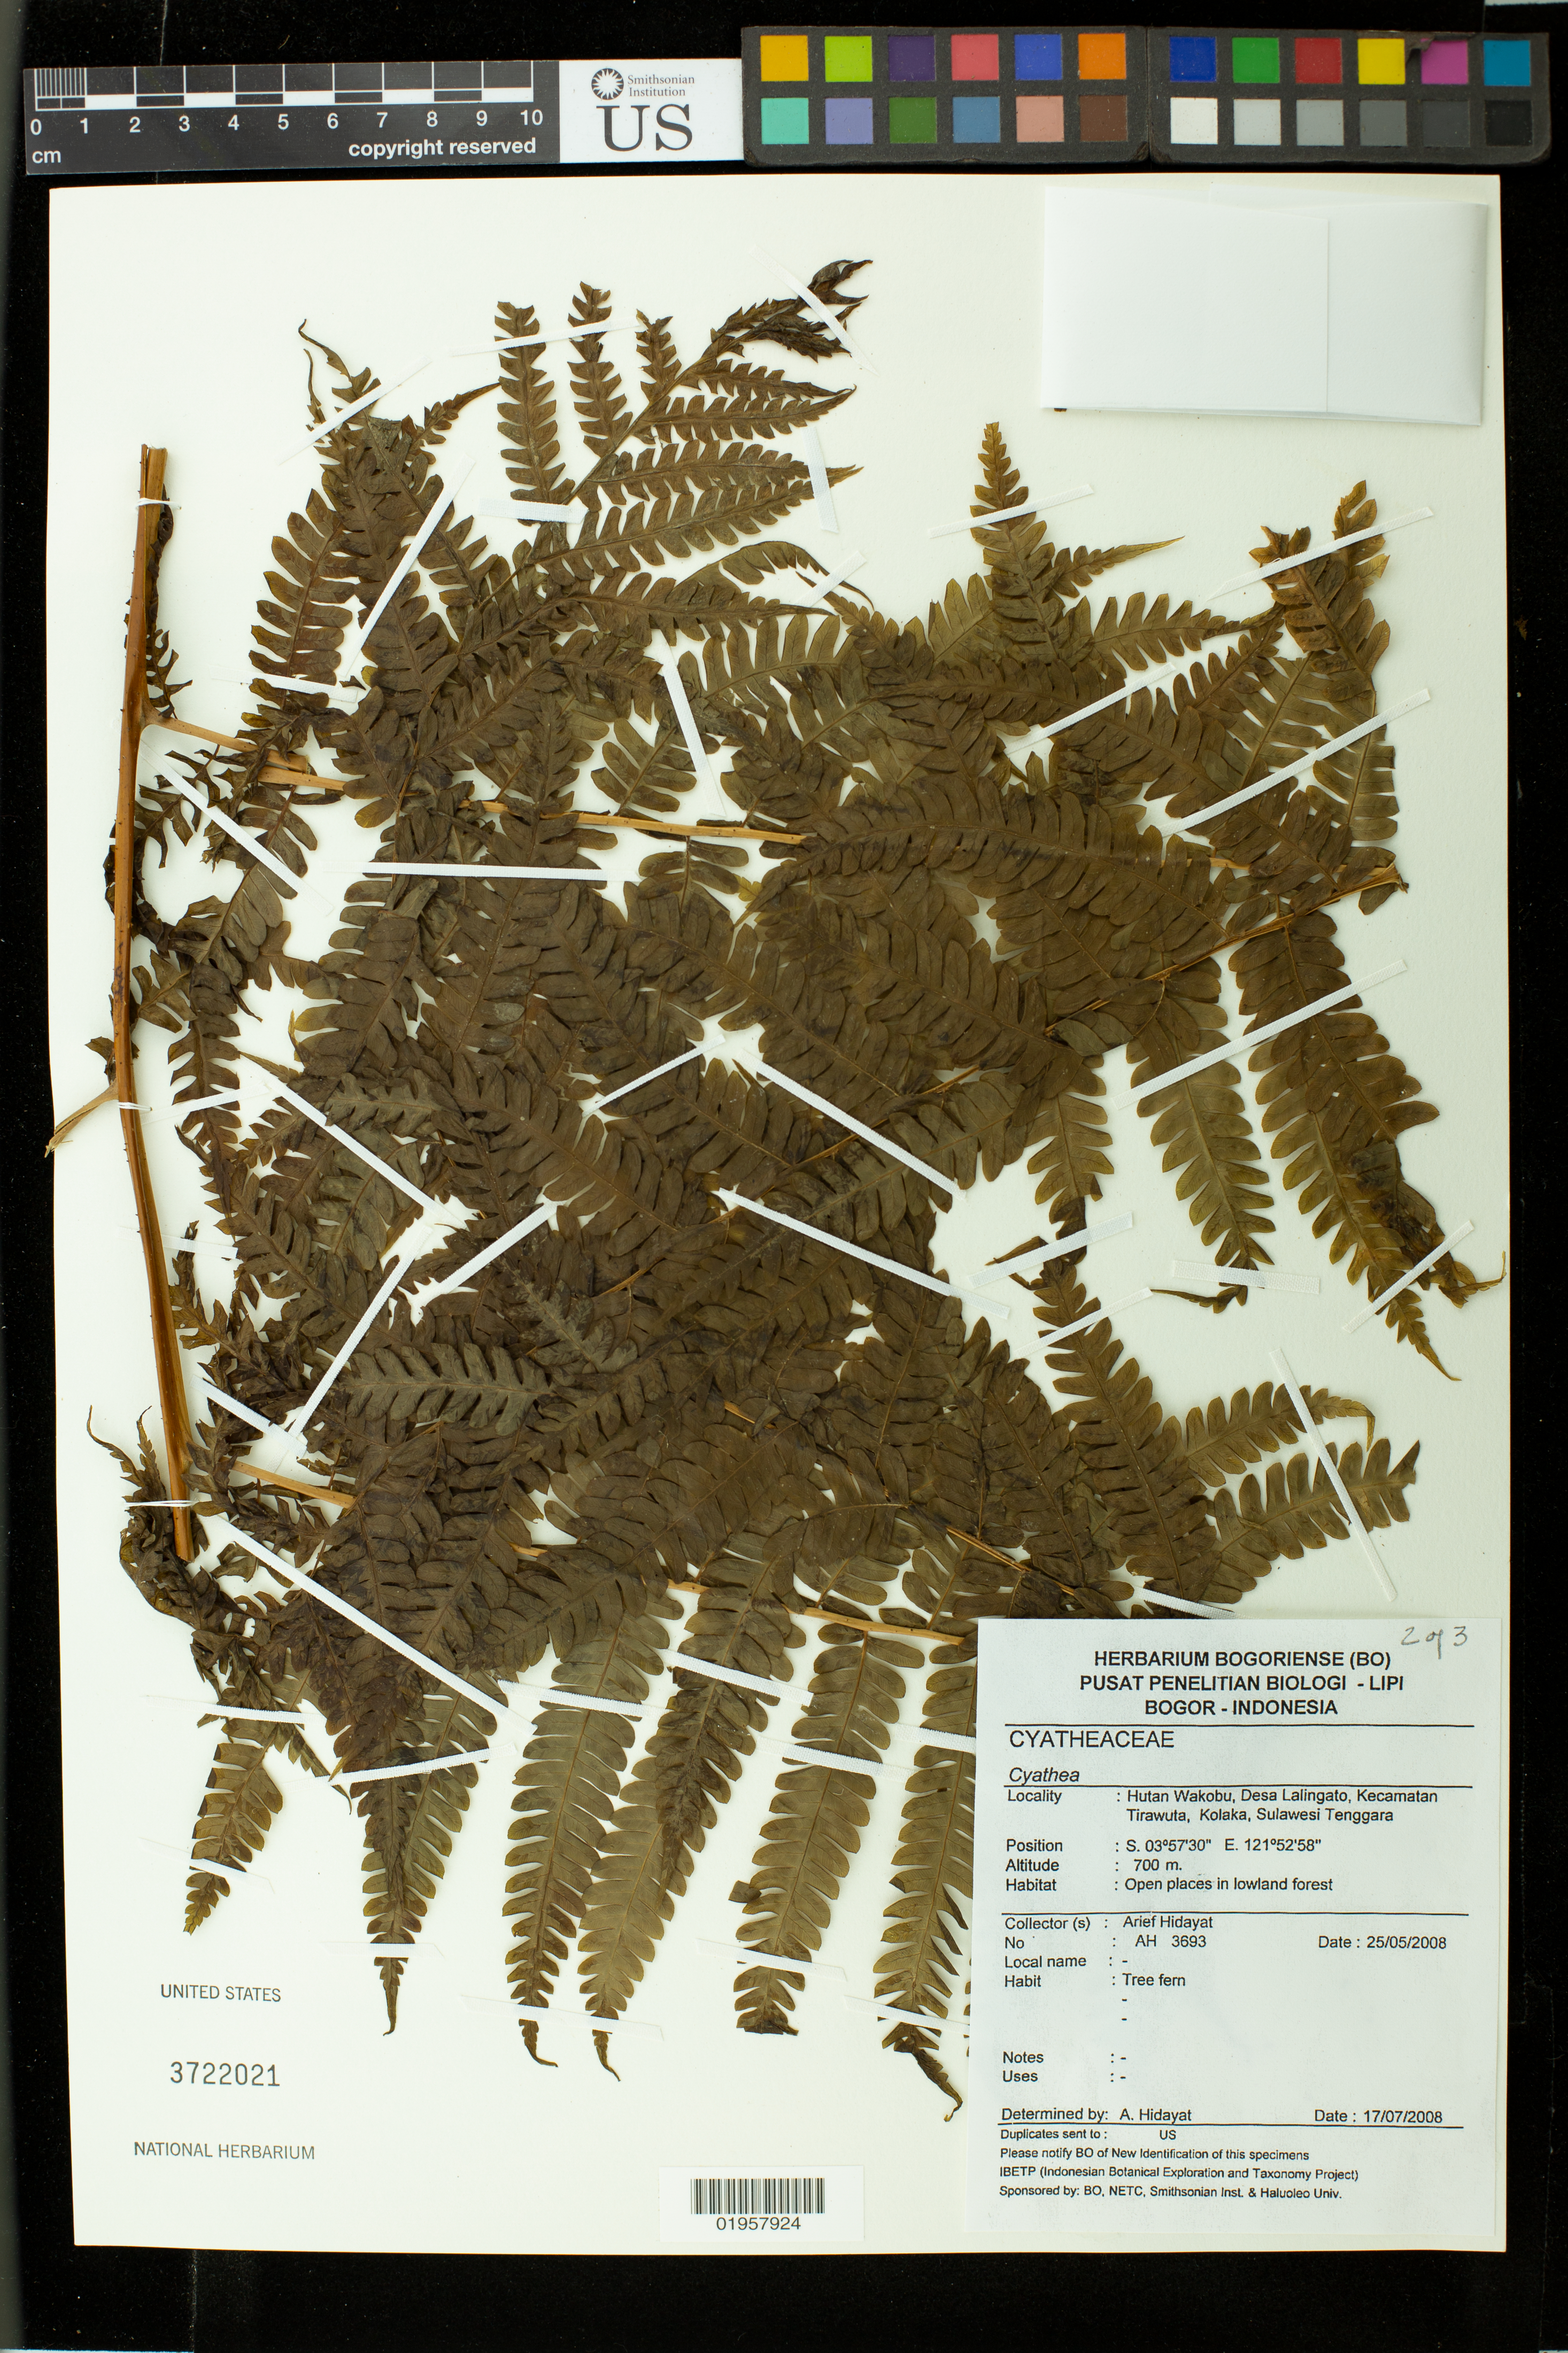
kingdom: Plantae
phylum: Tracheophyta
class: Polypodiopsida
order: Cyatheales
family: Cyatheaceae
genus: Cyathea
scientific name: Cyathea sp.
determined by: Hidayat, Arief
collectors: A. Hidayat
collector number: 3693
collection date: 2008-05-25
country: Indonesia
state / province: Sulawesi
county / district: Sulawesi Tenggara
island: Sulawesi Island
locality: Sulawesi Tenggara [South-East Sulawesi]. Hutan Wakobu, Desa Lalingato, Kecamatan Tirawuta, Kolaka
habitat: Open places in lowland forest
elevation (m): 700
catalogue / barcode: US 3722021